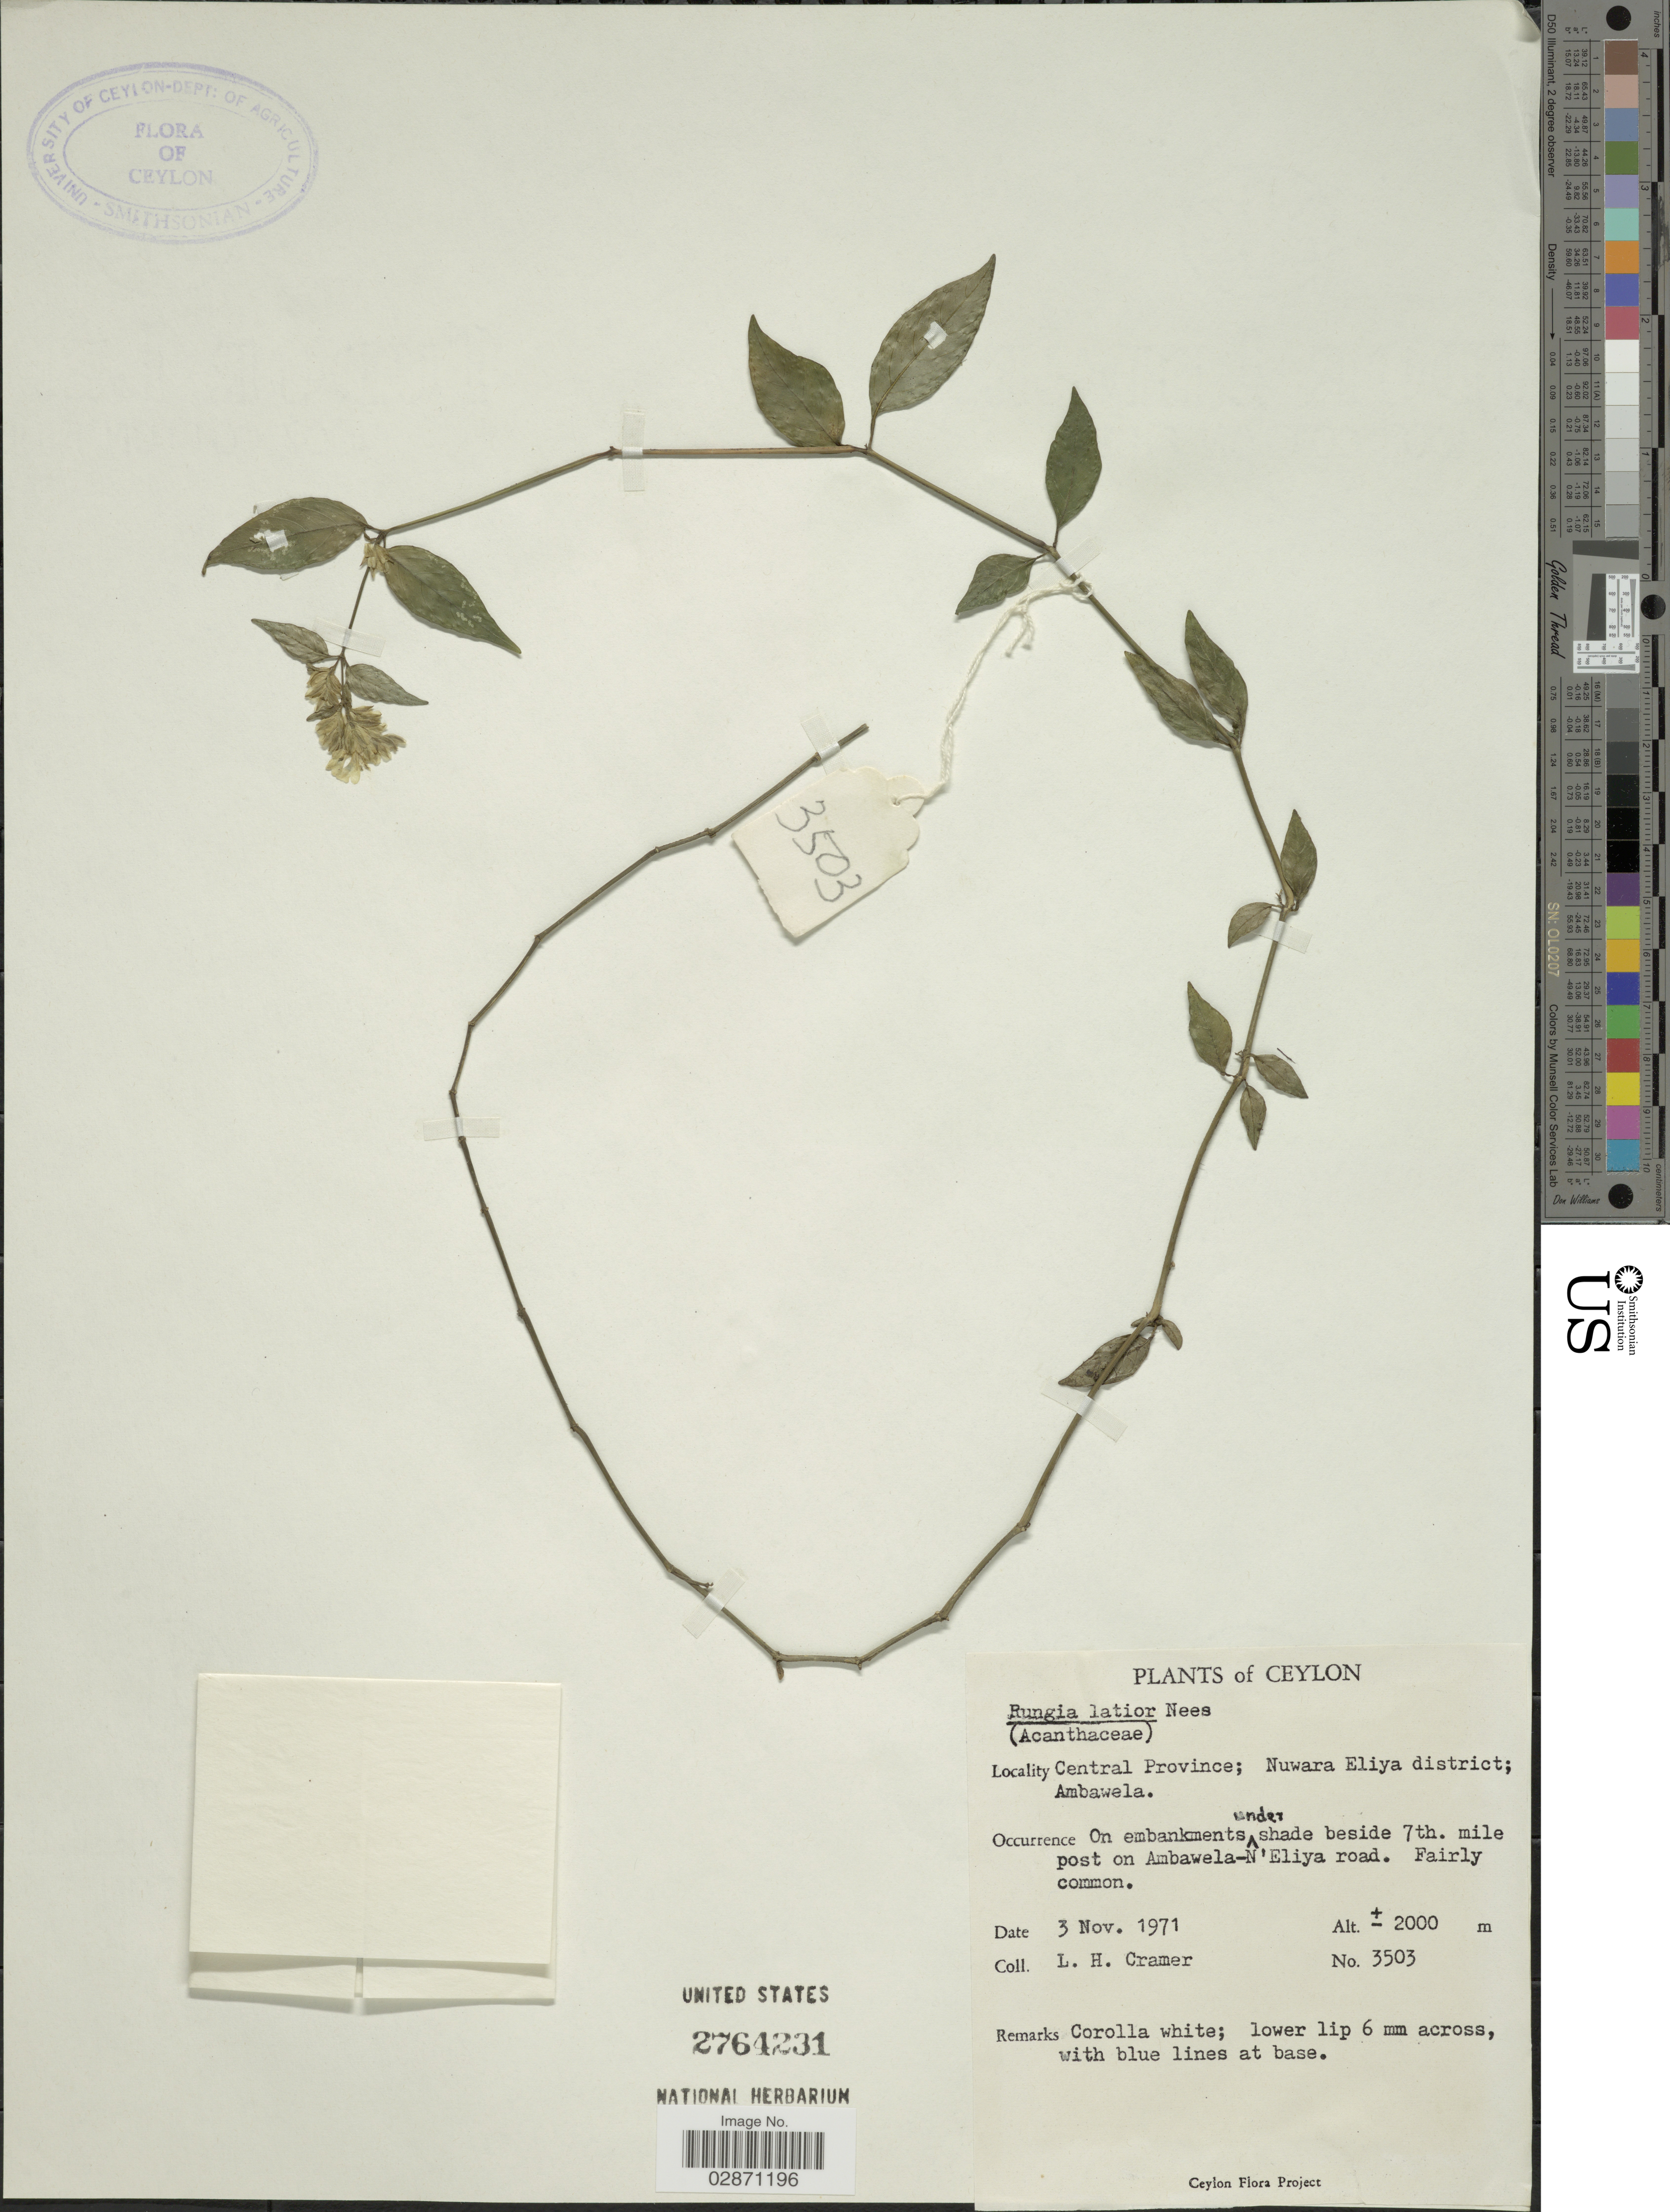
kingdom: Plantae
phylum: Tracheophyta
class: Magnoliopsida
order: Lamiales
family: Acanthaceae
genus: Rungia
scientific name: Rungia latior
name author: Nees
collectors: L. H. Cramer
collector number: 3503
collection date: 1971-11-03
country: Sri Lanka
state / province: Central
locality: Ceylon. Nuwara Eliya district; Ambawela. On embankments under shade beside 7th. mile post on Ambawela-N'Eliya road.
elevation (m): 2000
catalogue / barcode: US 2764231